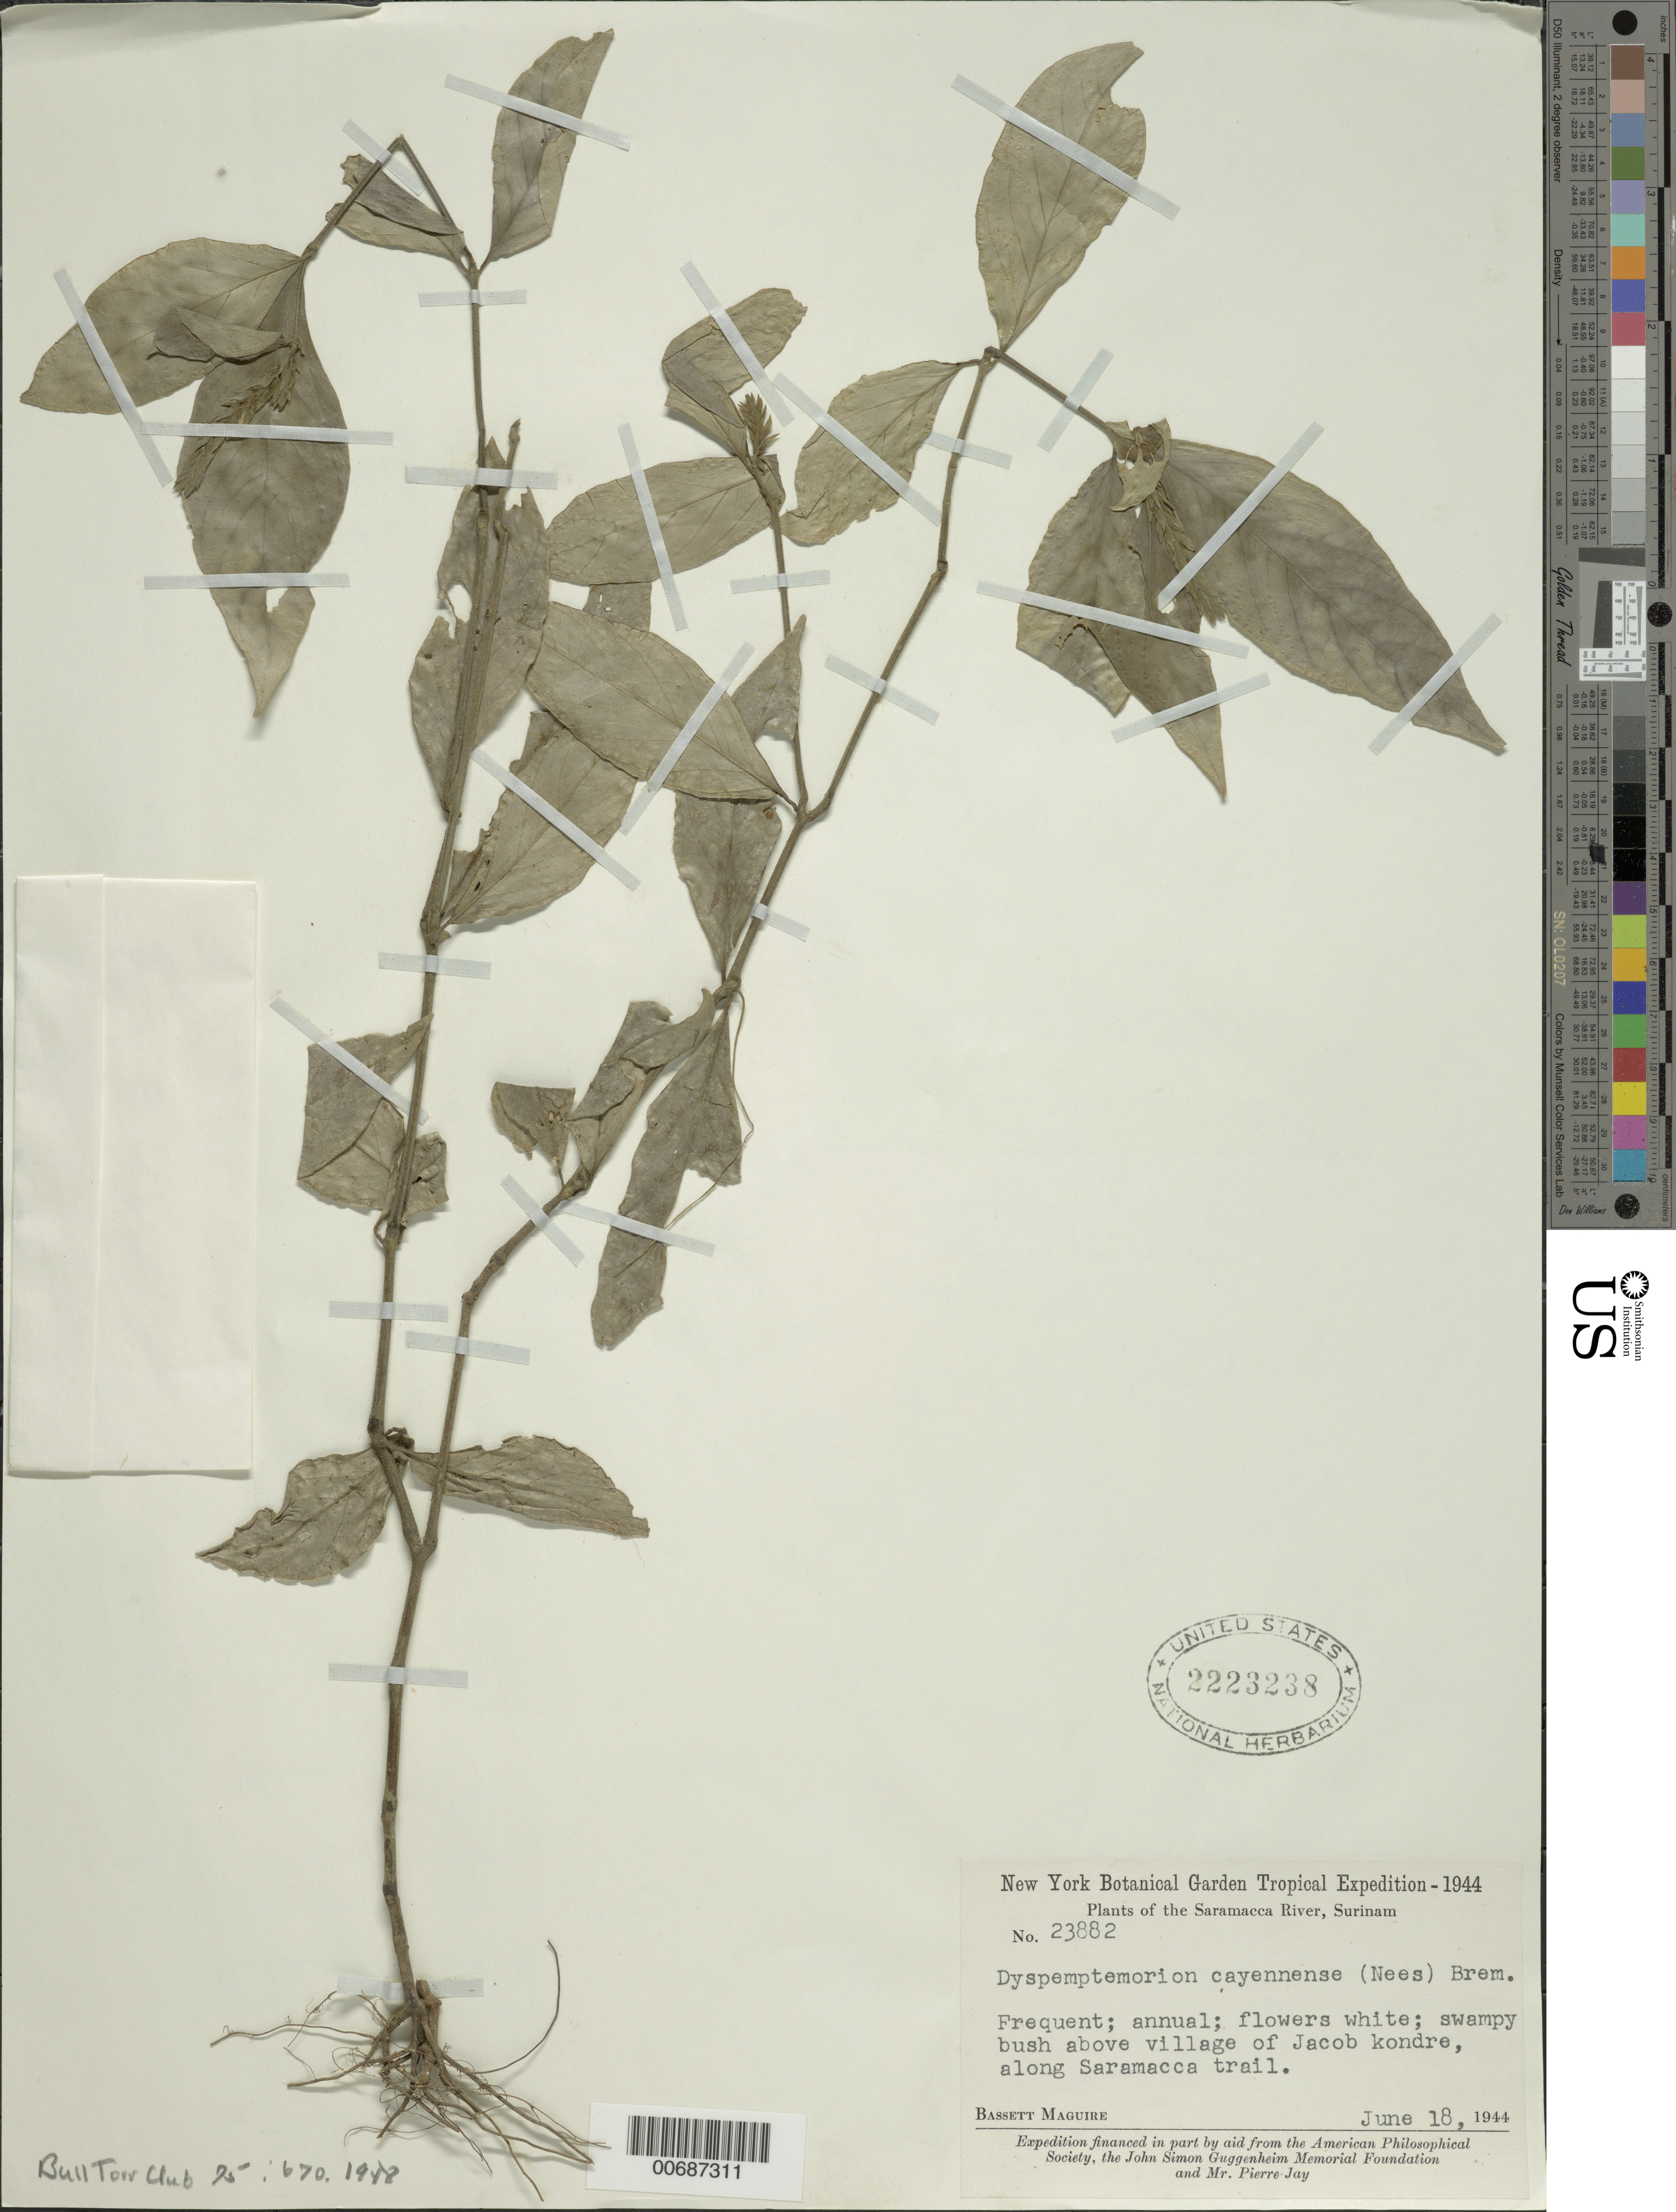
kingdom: Plantae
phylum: Tracheophyta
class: Magnoliopsida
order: Lamiales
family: Acanthaceae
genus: Dyspemptemorion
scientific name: Dyspemptemorion cayennense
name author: (Nees) Bremek.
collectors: B. Maguire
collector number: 23882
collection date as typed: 18-Jun-44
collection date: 1944-06-18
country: Suriname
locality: Jacob Kondre village, Saramacca River headwaters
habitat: Swampy bush above village along trail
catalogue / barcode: US 2223238